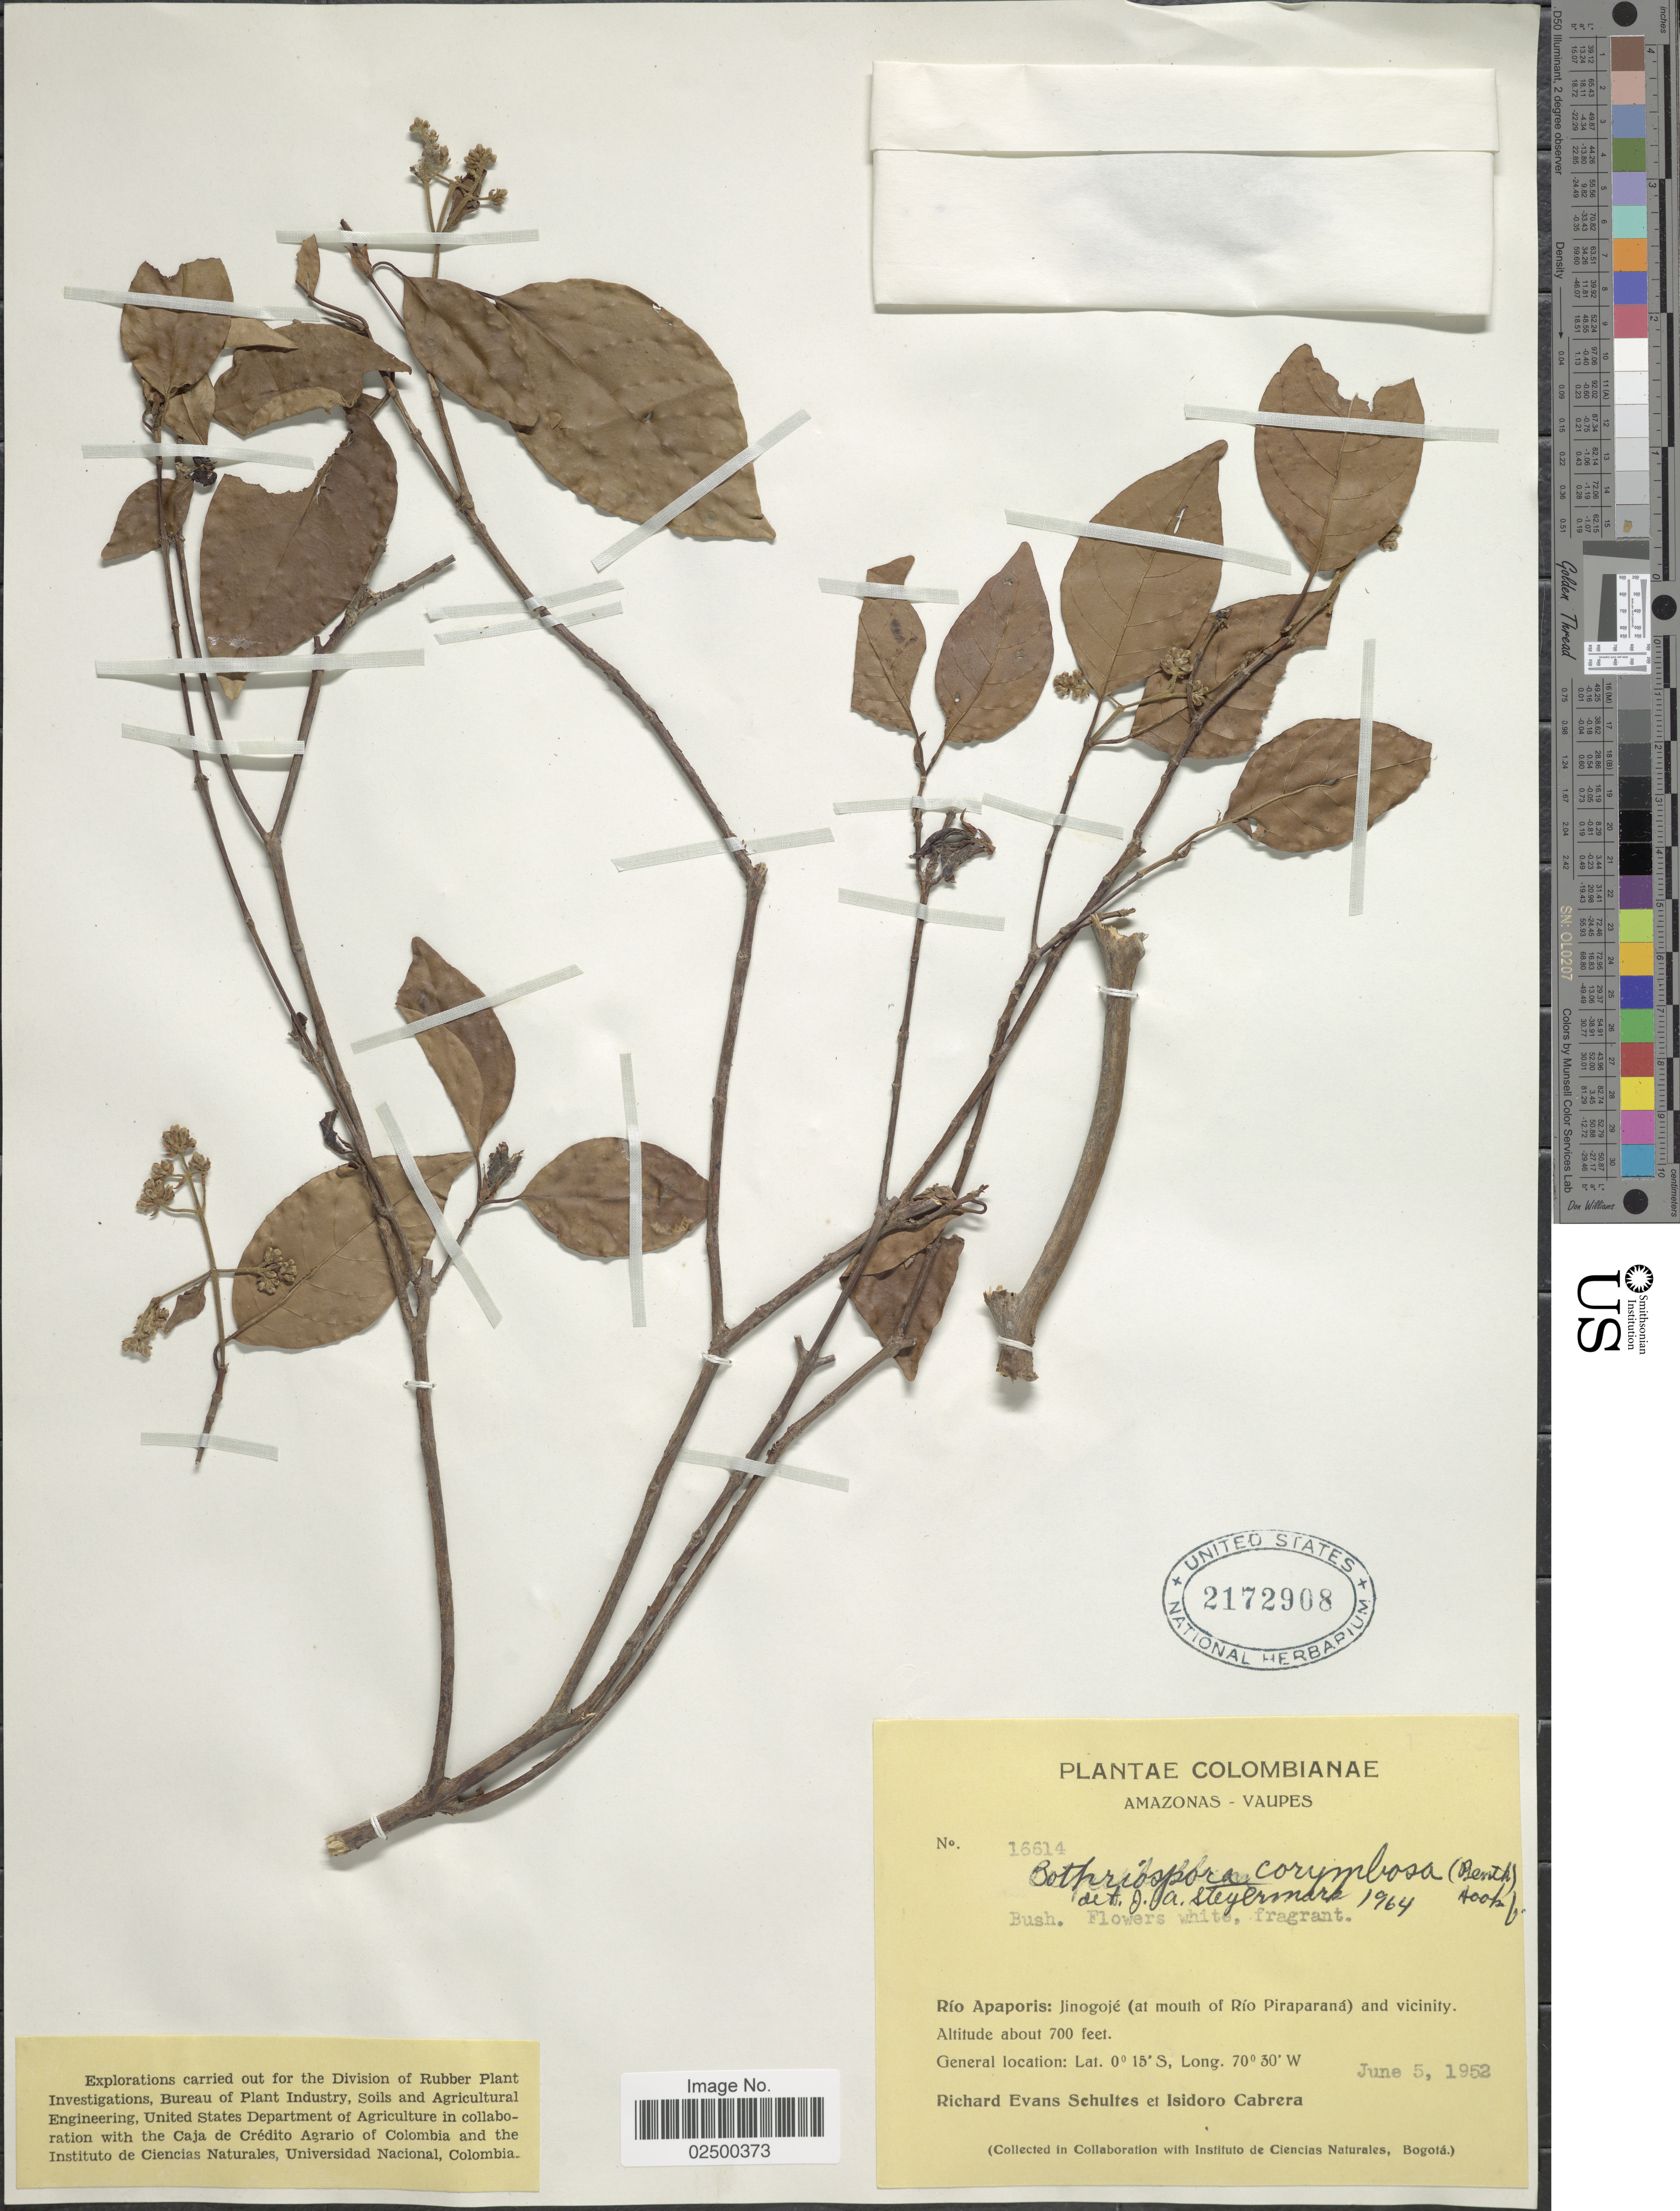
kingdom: Plantae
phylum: Tracheophyta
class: Magnoliopsida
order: Gentianales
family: Rubiaceae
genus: Bothriospora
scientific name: Bothriospora corymbosa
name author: (Benth.) Hook. f.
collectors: R. E. Schultes & I. Cabrera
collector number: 16614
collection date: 1952-06-05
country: Colombia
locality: Amazonas-Vaupes, Rio Apaporis, Jinogoje (at mouth of Rio Piraparana) and vicinity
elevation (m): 213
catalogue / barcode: US 2172908